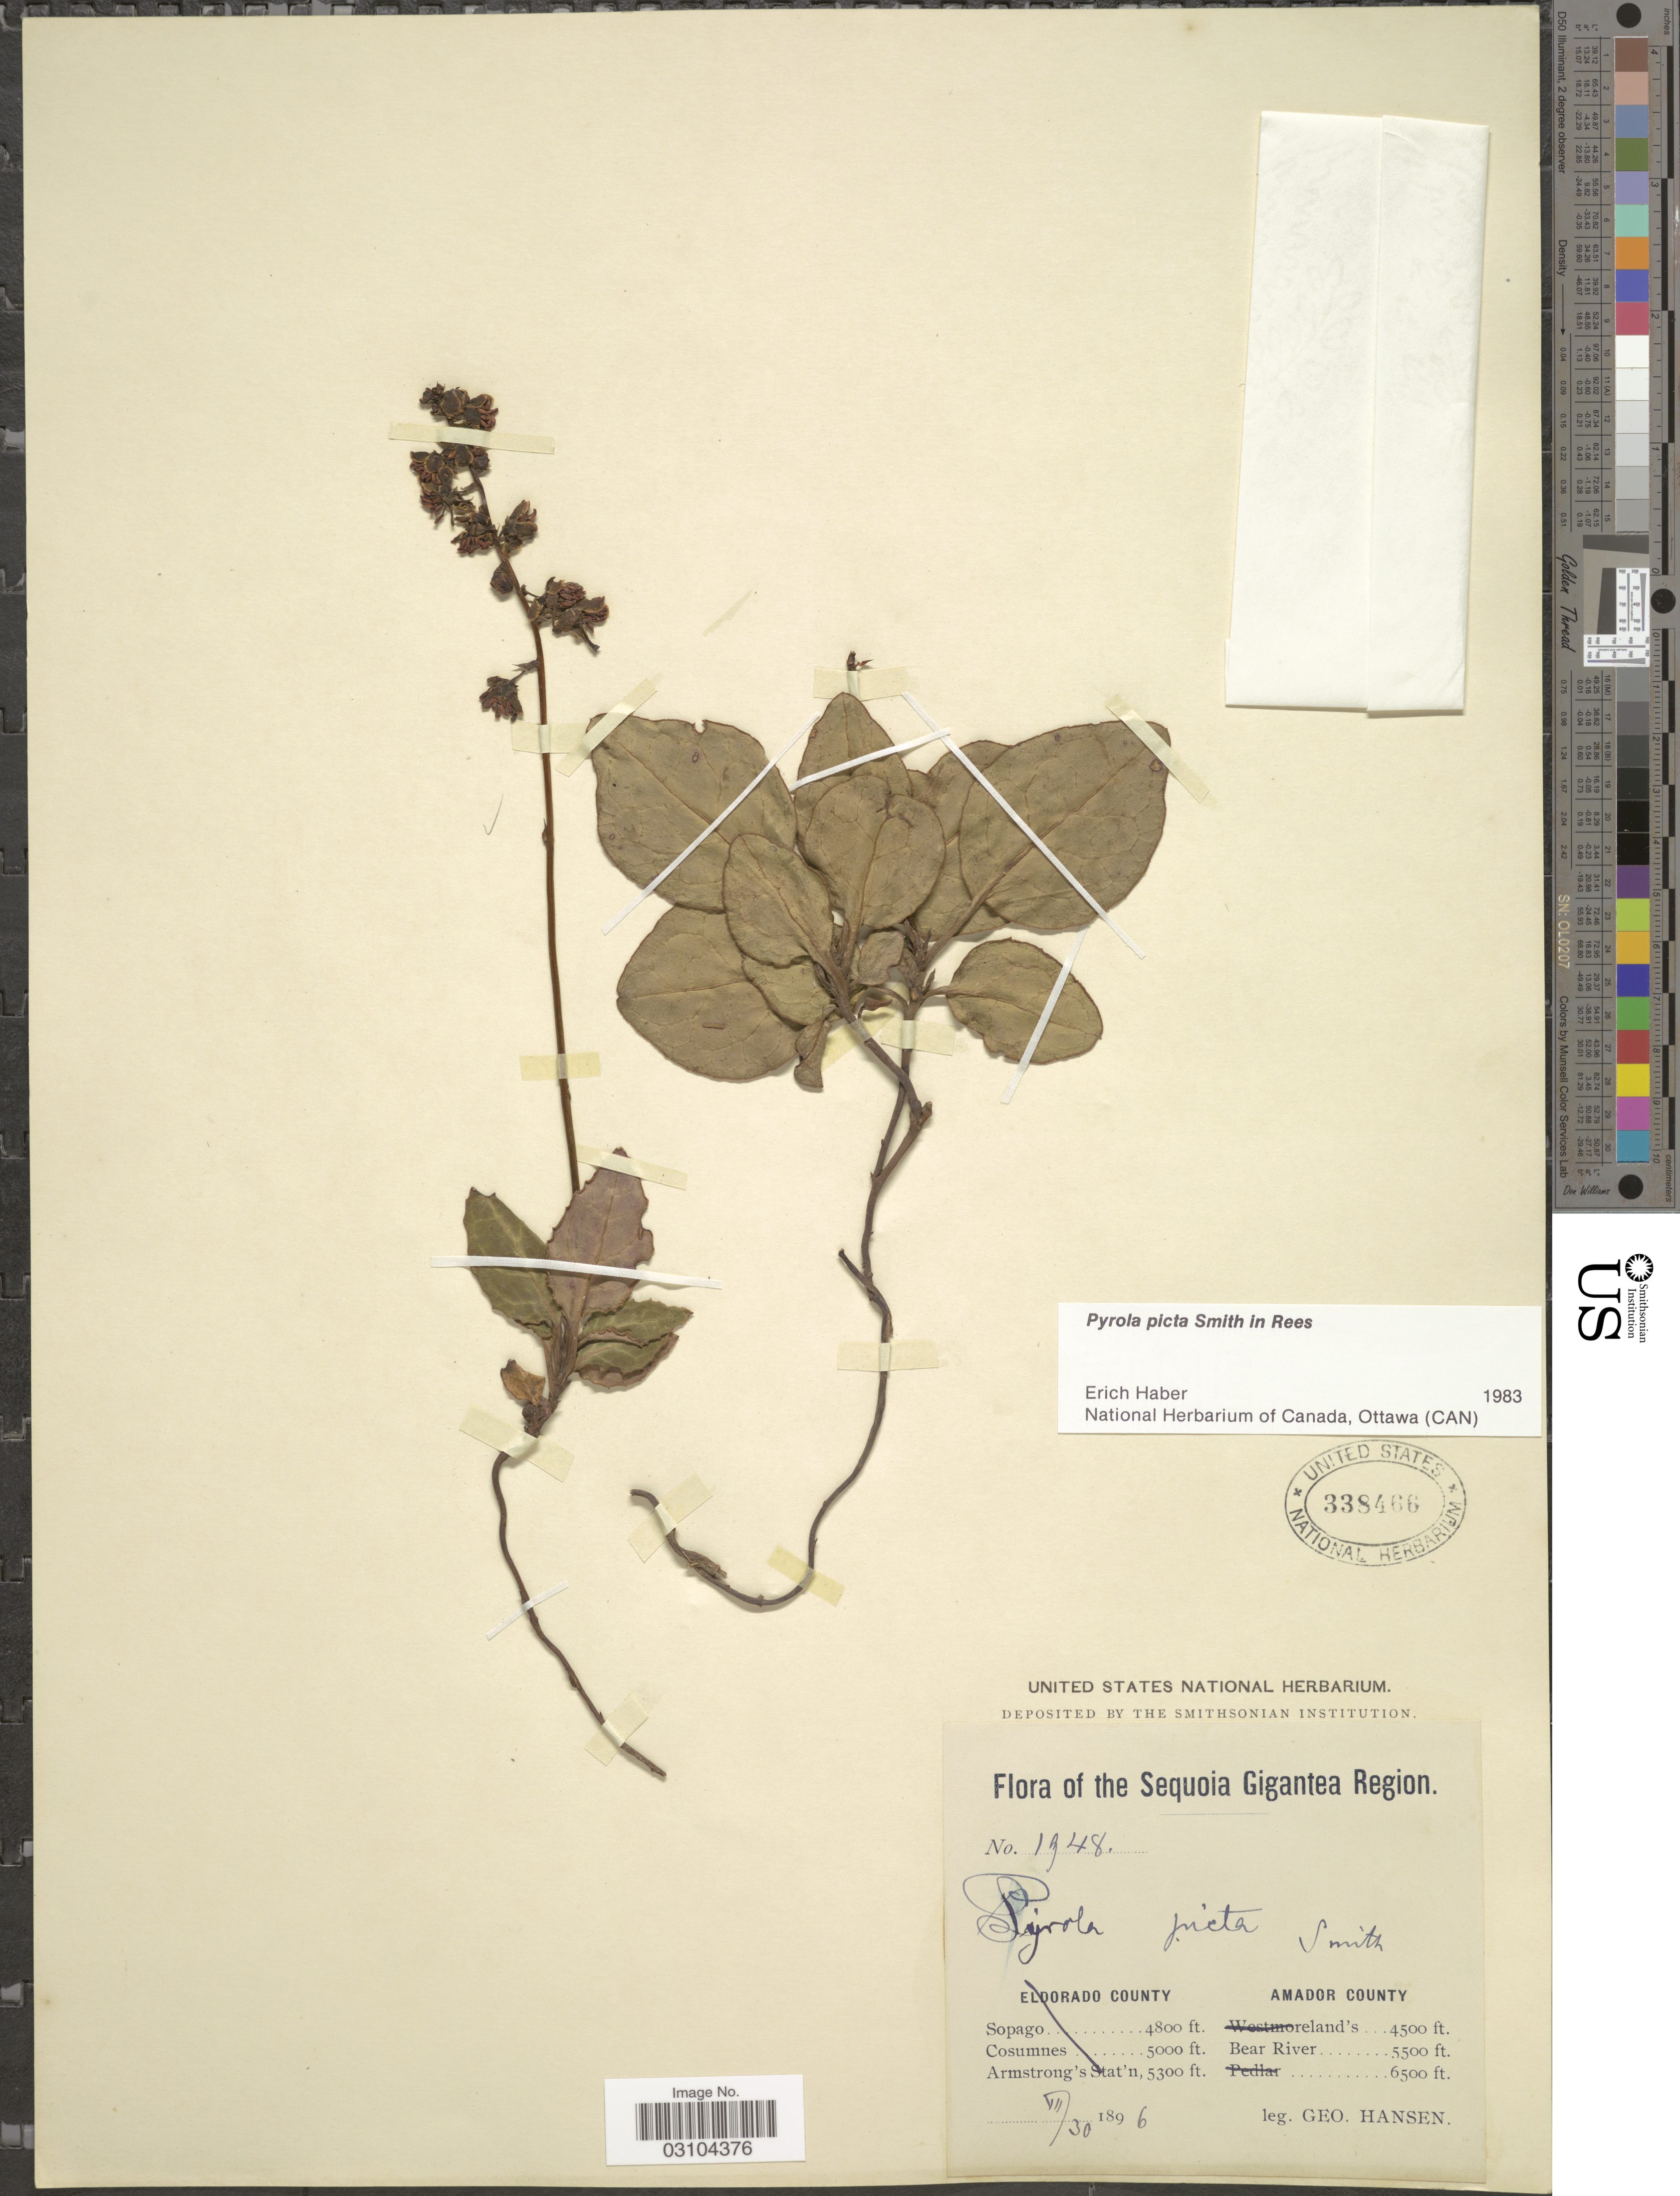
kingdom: Plantae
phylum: Tracheophyta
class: Magnoliopsida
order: Ericales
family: Ericaceae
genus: Pyrola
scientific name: Pyrola picta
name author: Sm. in Rees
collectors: G. Hansen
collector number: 1948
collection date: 1896-07-30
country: United States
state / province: California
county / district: Amador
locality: The Sequoia Gigantea Region. Amador County, Bear River.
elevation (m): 1676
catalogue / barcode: US 338466